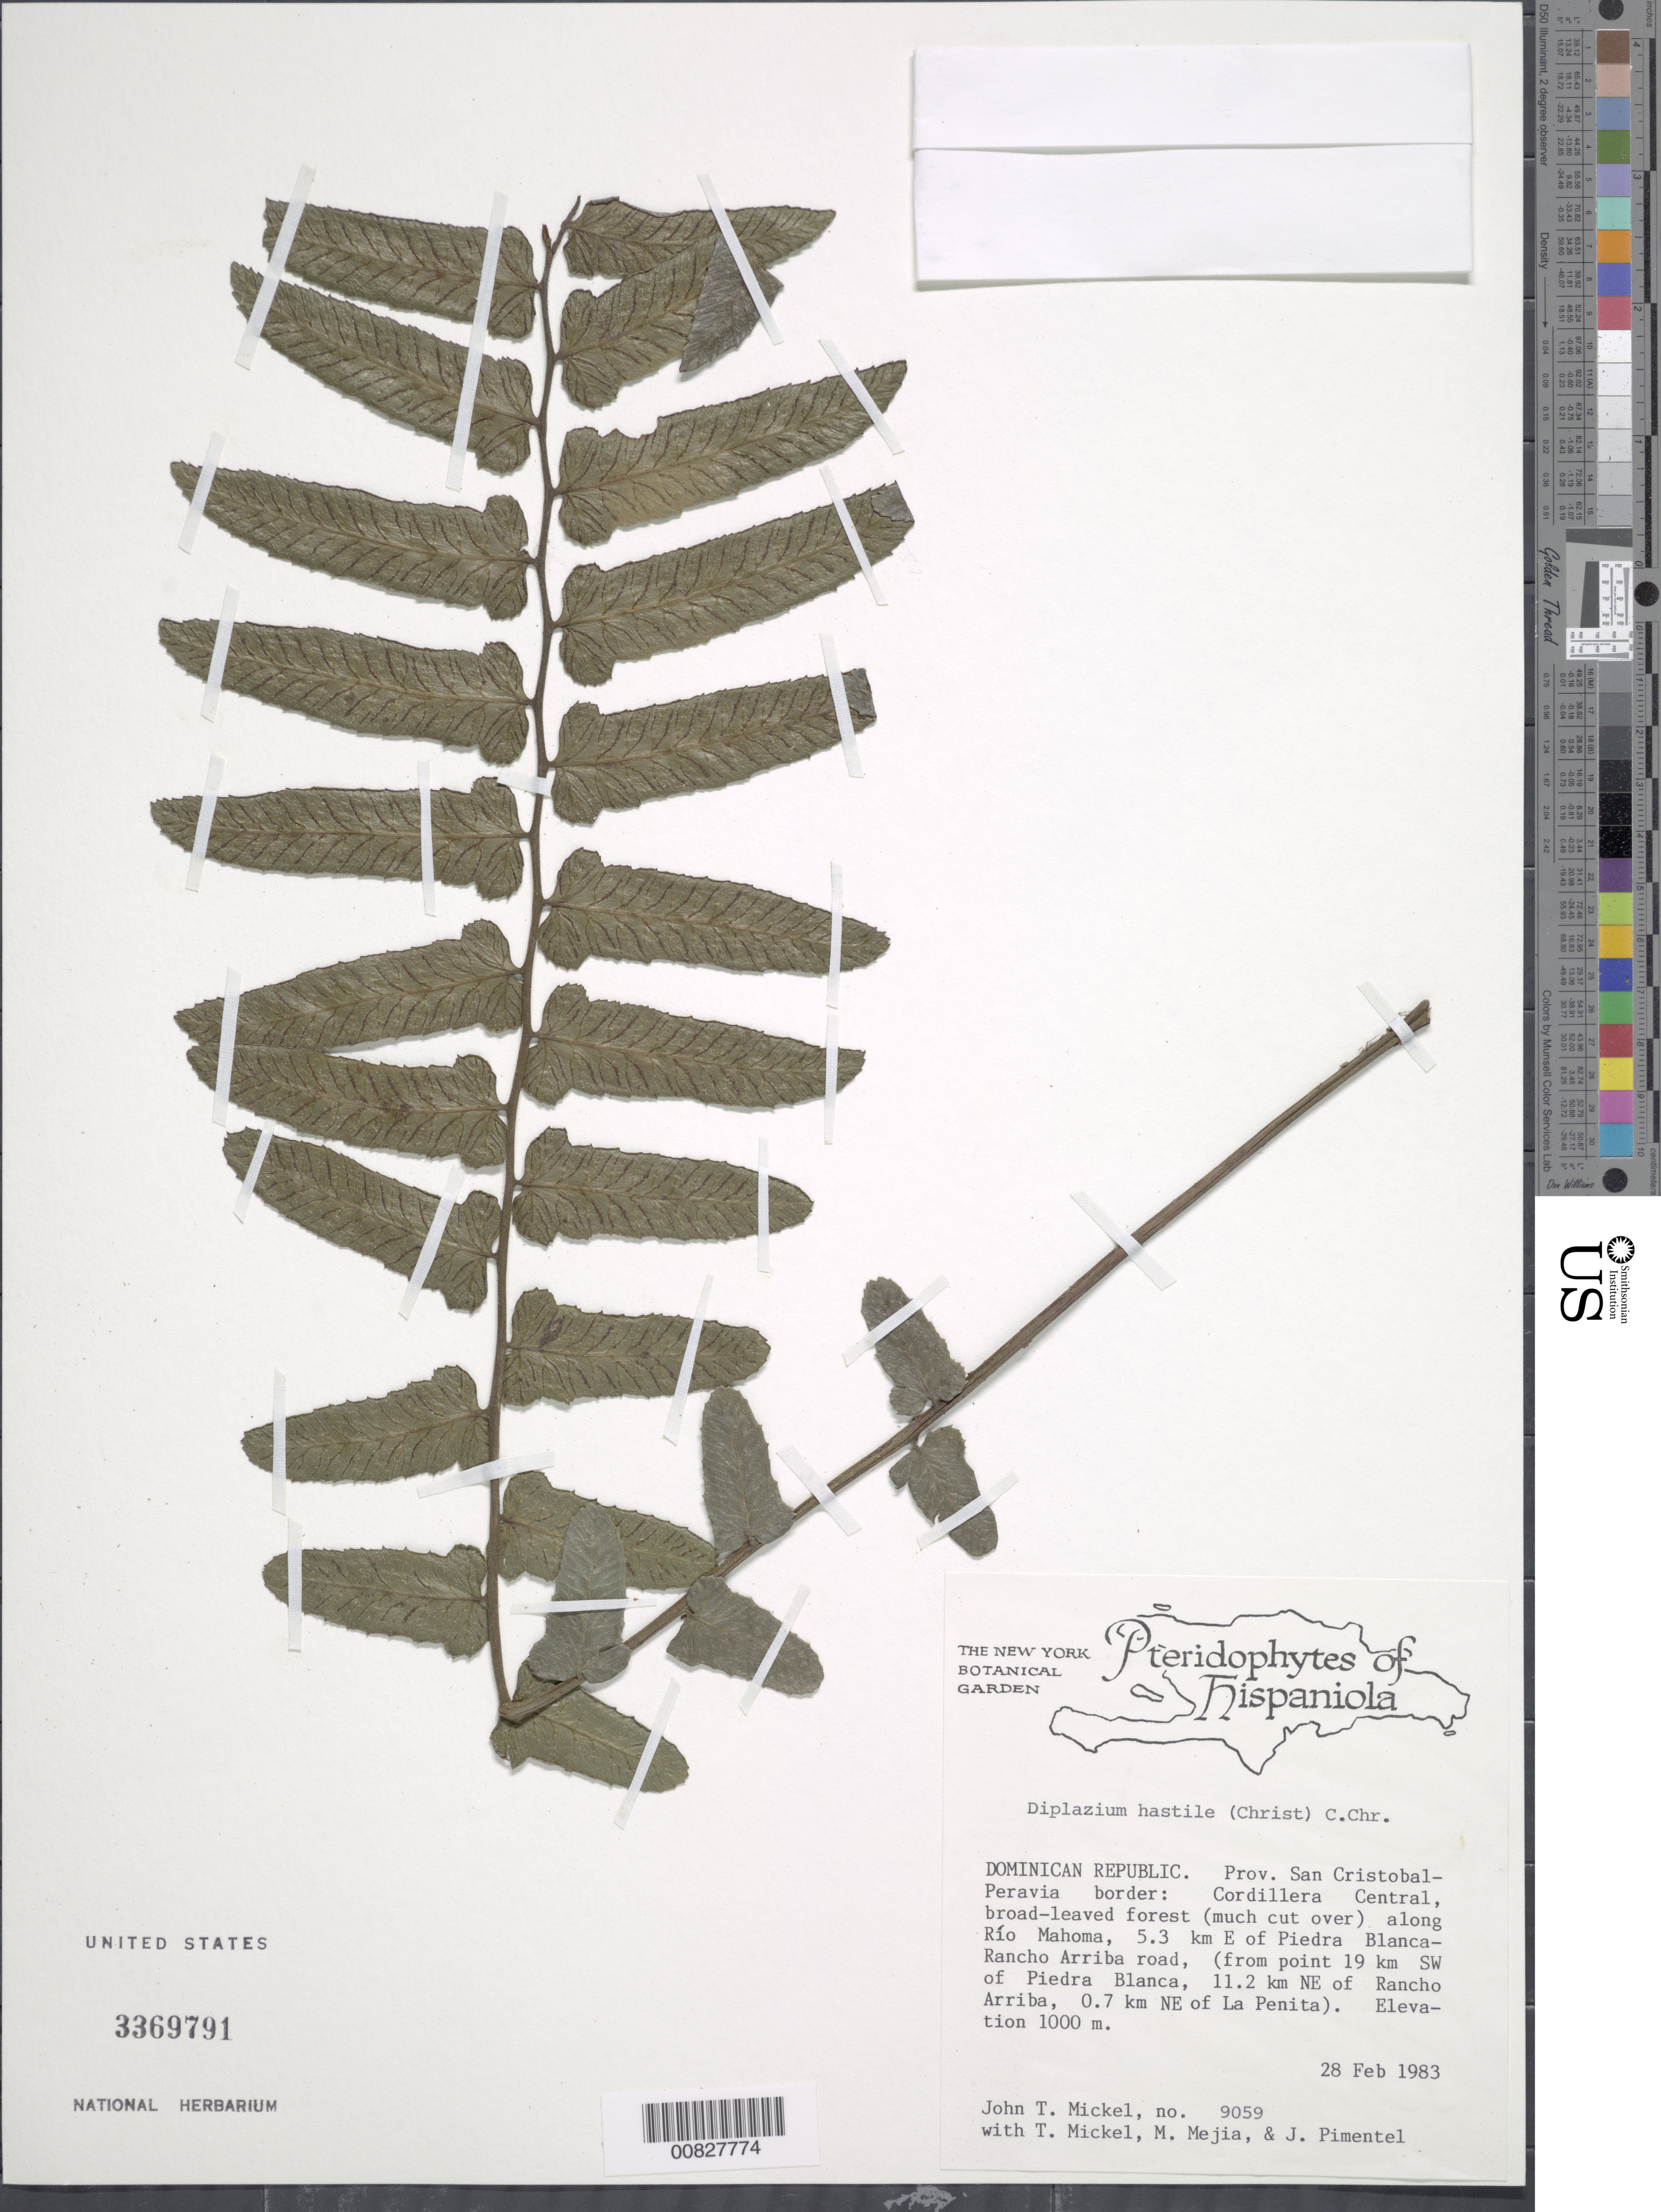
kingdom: Plantae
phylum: Tracheophyta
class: Polypodiopsida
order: Polypodiales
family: Athyriaceae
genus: Diplazium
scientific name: Diplazium hastile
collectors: J. T. Mickel, T. Mickel, M. Mejia & J. Pimentel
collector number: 9059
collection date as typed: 28 Feb 1983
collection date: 1983-02-28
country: Dominican Republic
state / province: San Cristobal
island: Hispaniola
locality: San Cristobal-Peravia border, Cordillera Central, Río Mahoma, 5.3 km E of Piedra Blanca-Rancho Arriba road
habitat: Broad-leaved forest (much cut over) along river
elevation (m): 1000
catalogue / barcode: US 3369791